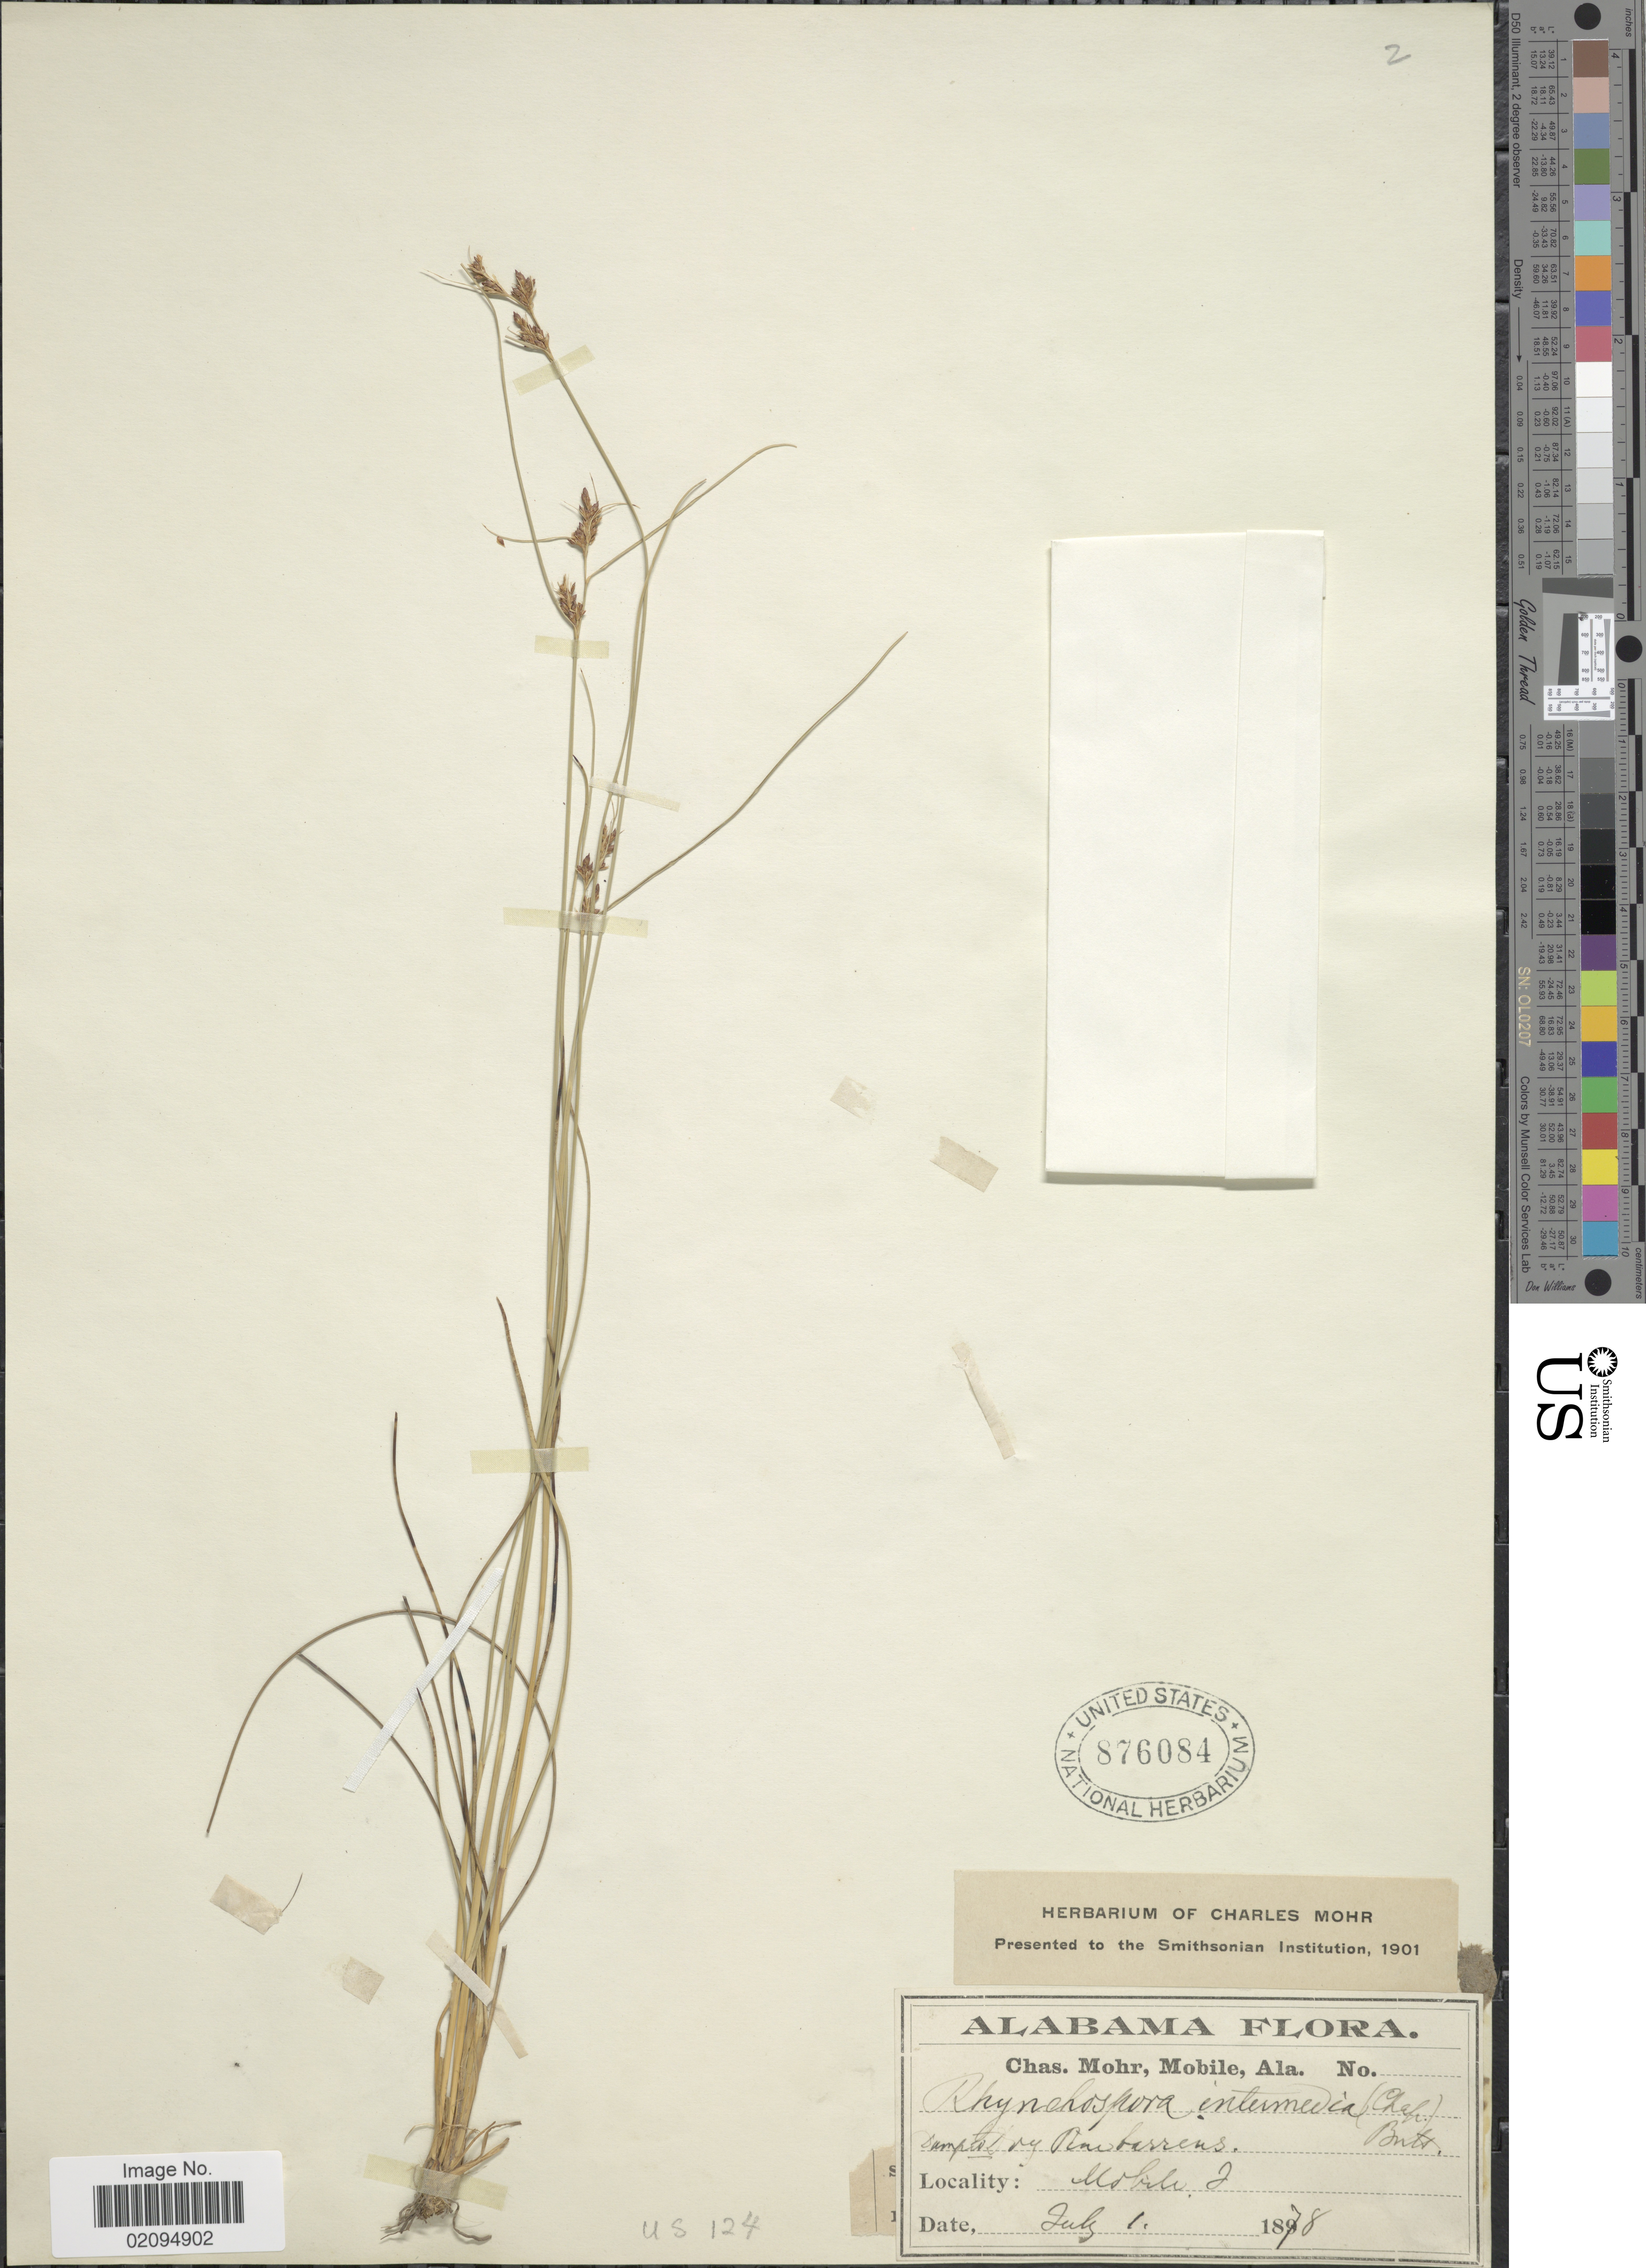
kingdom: Plantae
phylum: Tracheophyta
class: Liliopsida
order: Poales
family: Cyperaceae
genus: Rhynchospora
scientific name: Rhynchospora plumosa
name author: Elliott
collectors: Mohr, C. T. (herbarium)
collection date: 1878-07-01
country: United States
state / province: Alabama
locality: Mobile I.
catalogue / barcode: US 876084